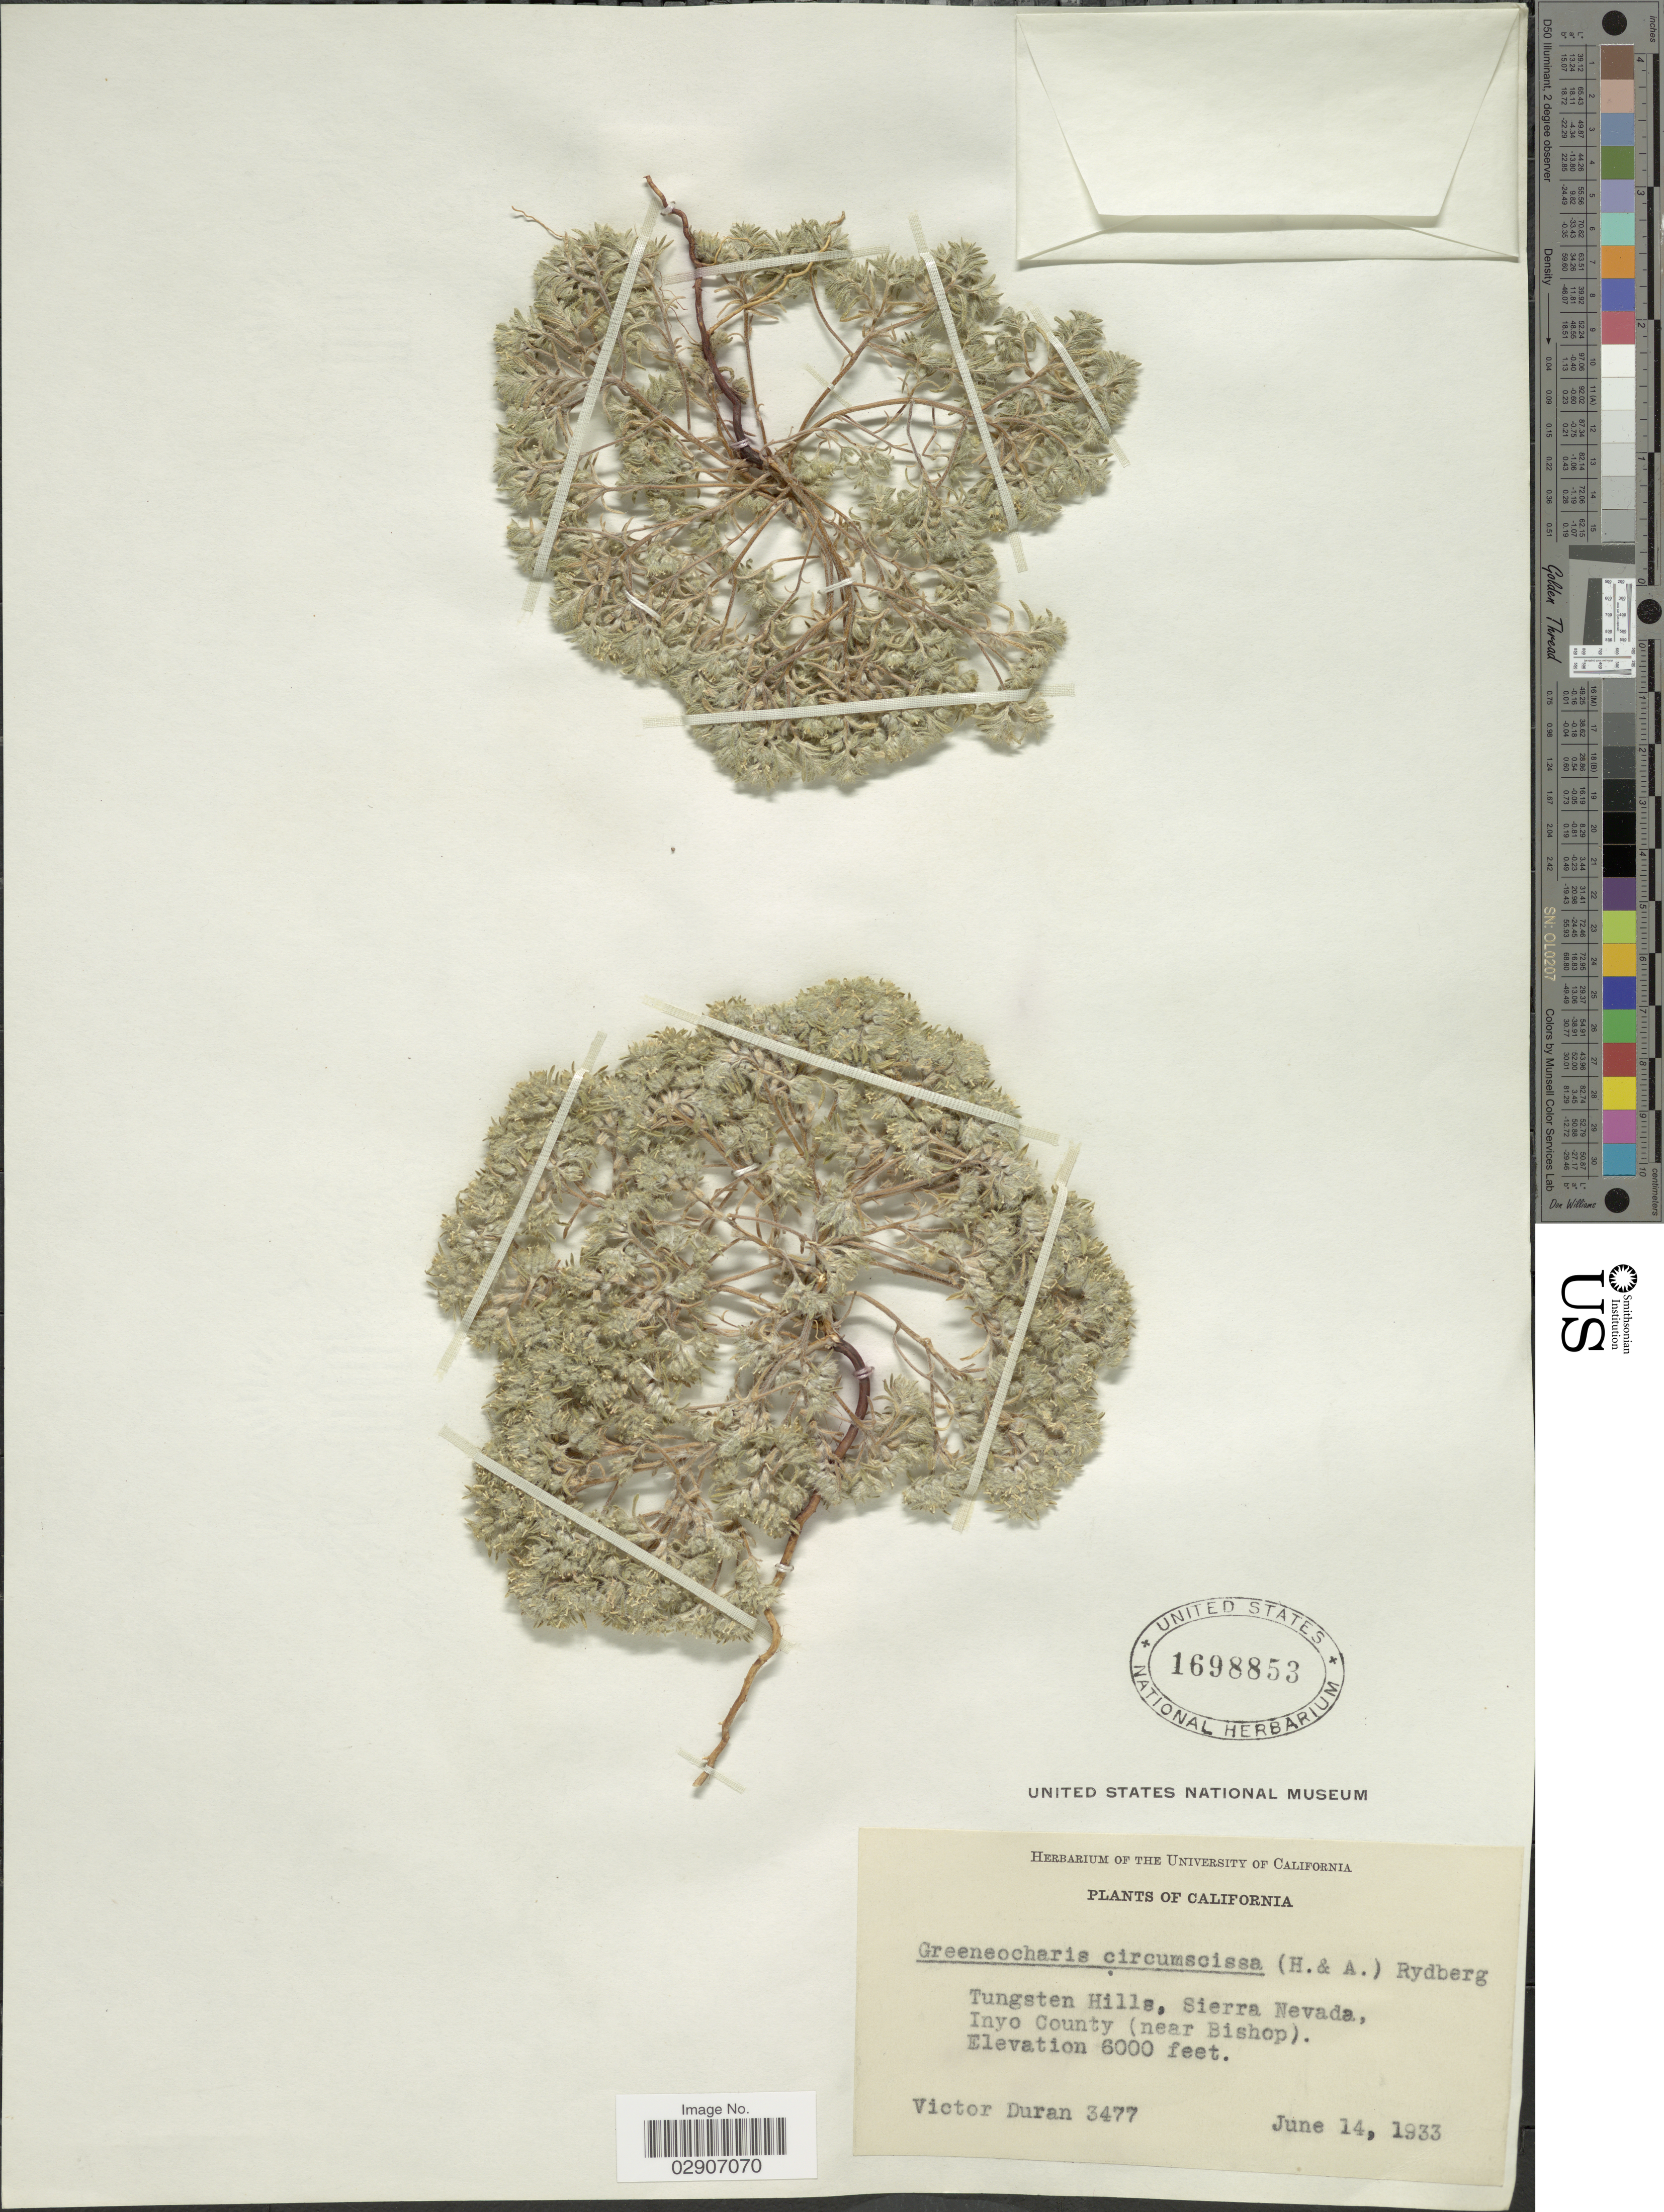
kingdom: Plantae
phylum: Tracheophyta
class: Magnoliopsida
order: Boraginales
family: Boraginaceae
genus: Cryptantha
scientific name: Cryptantha circumscissa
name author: (Hook. & Arn.) I.M. Johnst.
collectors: V. Duran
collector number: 3477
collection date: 1933-06-14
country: United States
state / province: California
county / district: Inyo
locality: Tungsten Hills, Sierra Nevada, Inyo County (near Bishop).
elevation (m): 1829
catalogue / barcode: US 1698853